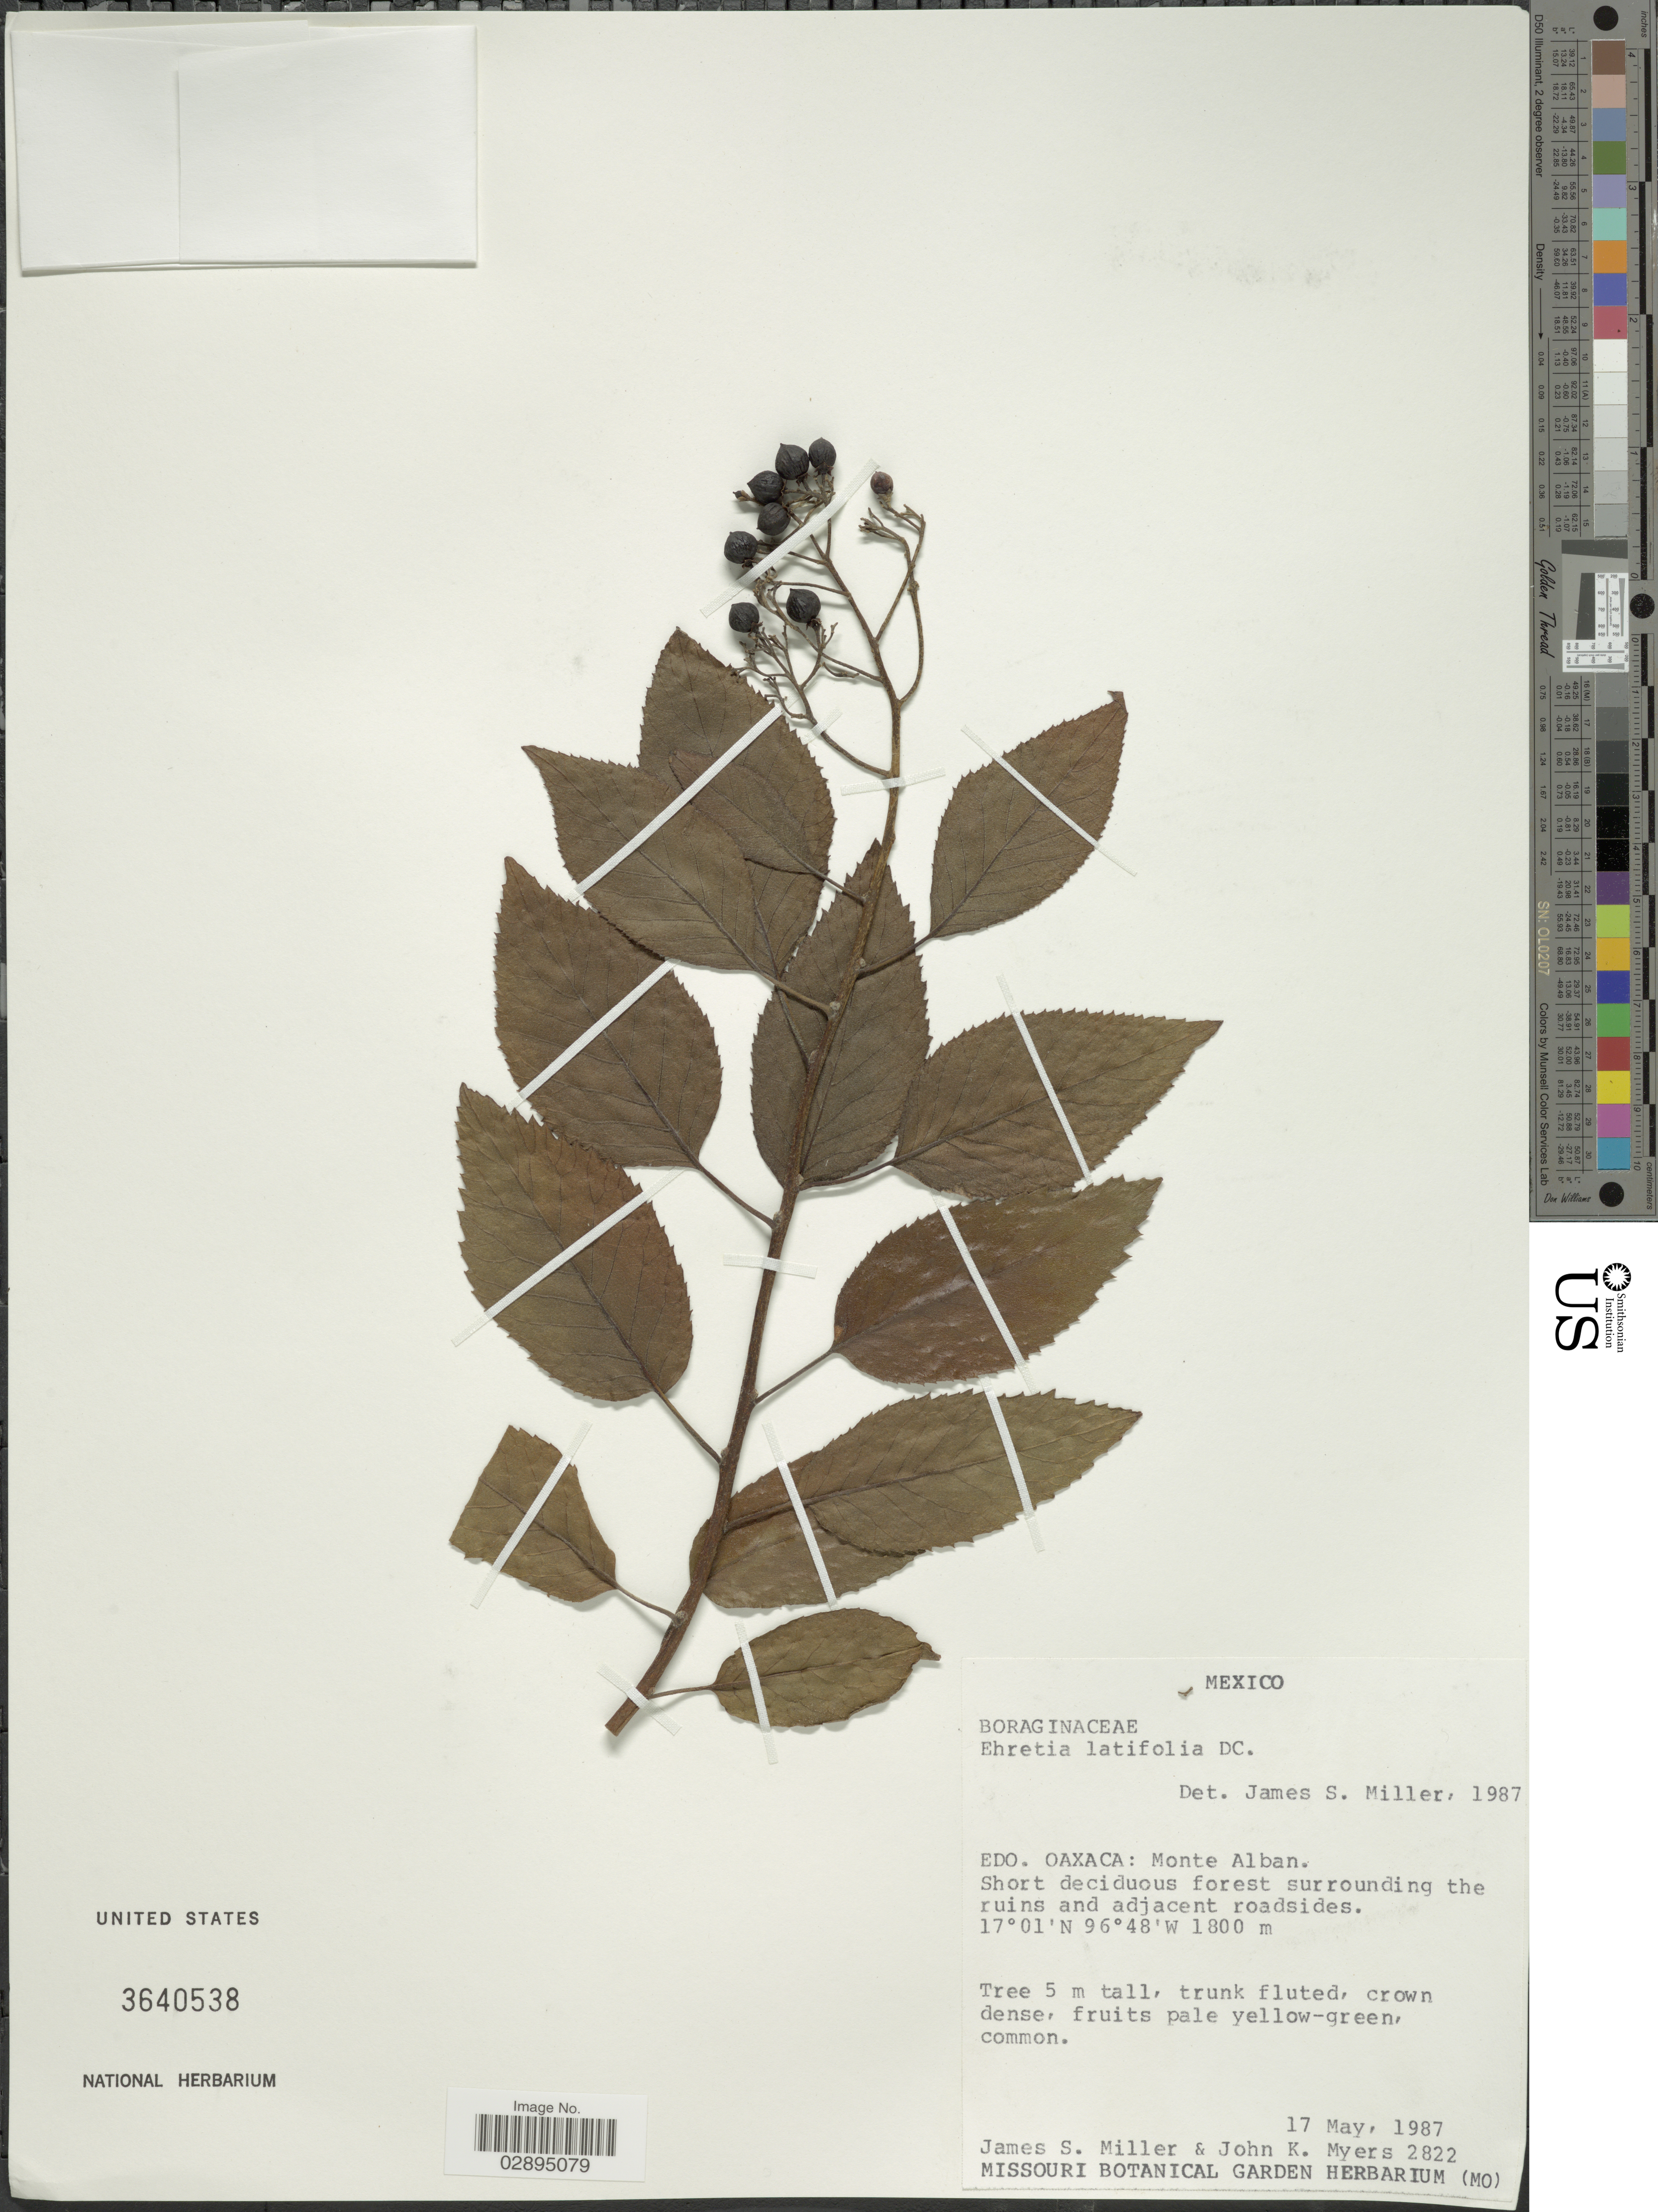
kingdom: Plantae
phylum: Tracheophyta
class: Magnoliopsida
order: Boraginales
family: Ehretiaceae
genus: Ehretia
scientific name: Ehretia latifolia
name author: DC.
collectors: J. S. Miller & J. Myers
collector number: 2822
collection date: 1987-05-17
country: Mexico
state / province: Oaxaca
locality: Edo. Oaxaca: Monte Alban. Short deciduous forest surrounding the ruins and adjacent roadsides.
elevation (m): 1800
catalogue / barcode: US 3640538